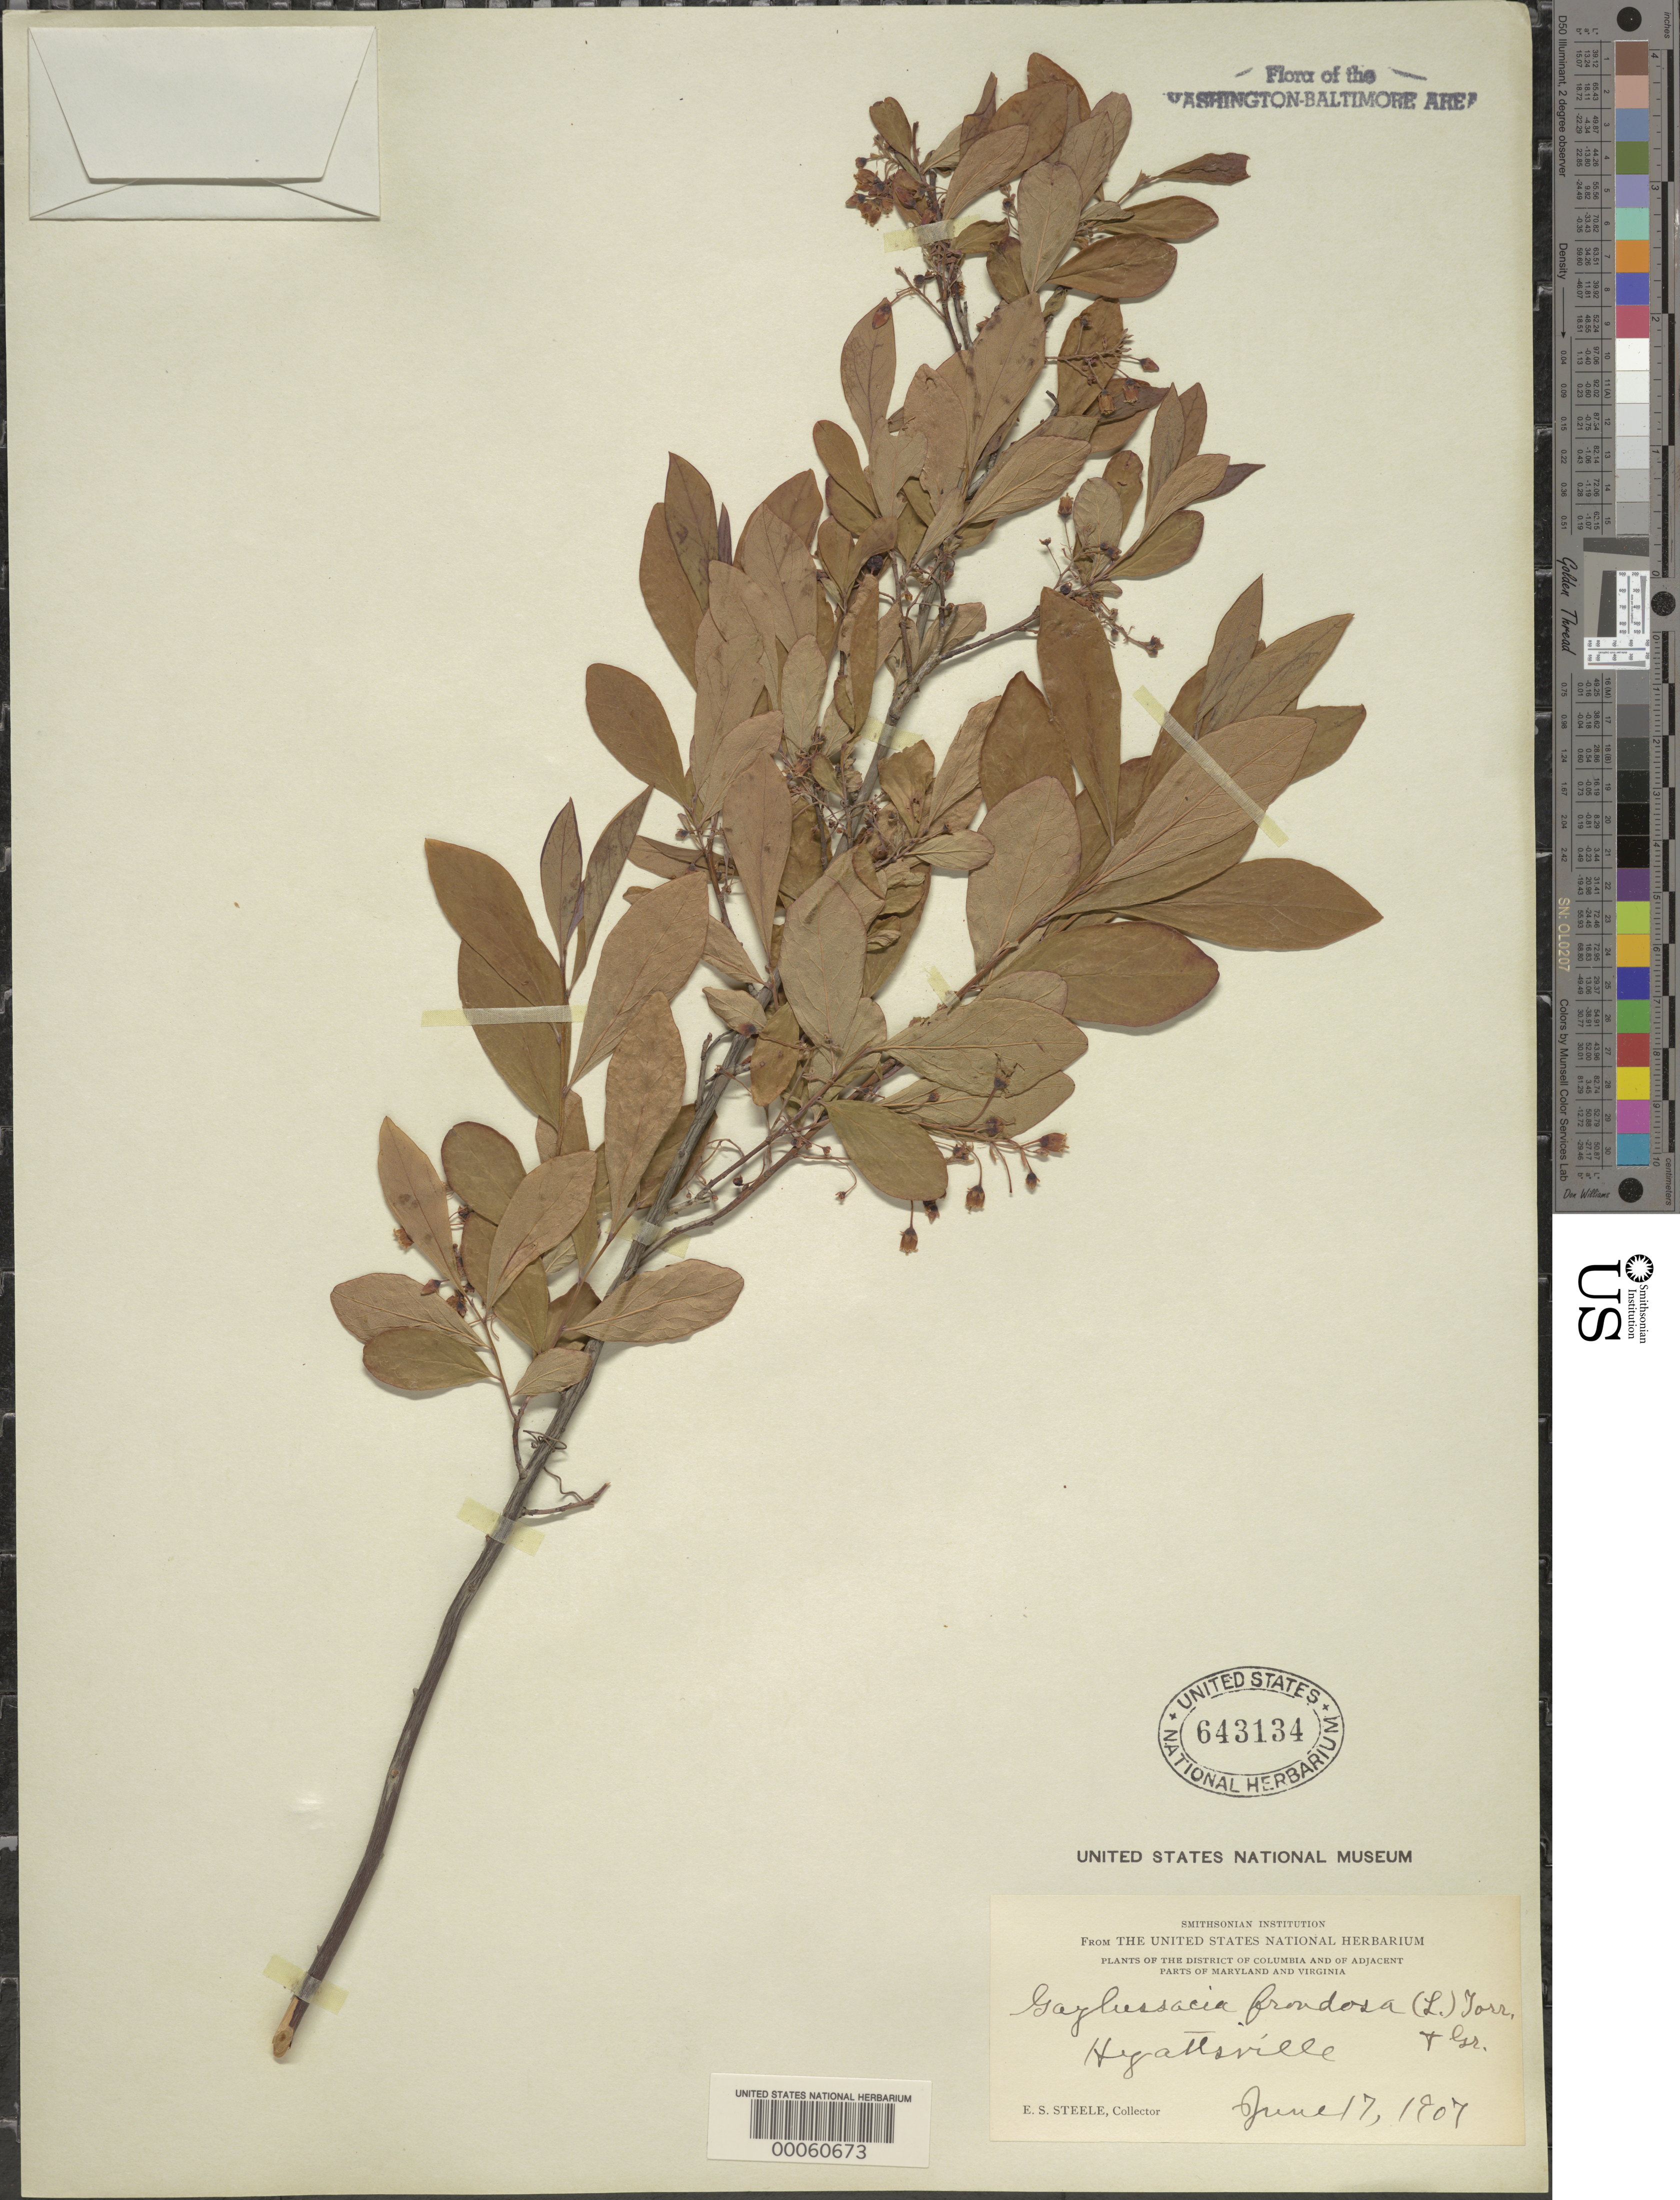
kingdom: Plantae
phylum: Tracheophyta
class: Magnoliopsida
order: Ericales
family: Ericaceae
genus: Gaylussacia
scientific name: Gaylussacia frondosa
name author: (L.) Torr. & A. Gray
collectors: E. Steele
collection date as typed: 17 Jun 1907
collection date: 1907-06-17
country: United States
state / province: Maryland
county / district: Prince George's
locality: Hyattsville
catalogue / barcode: US 643134